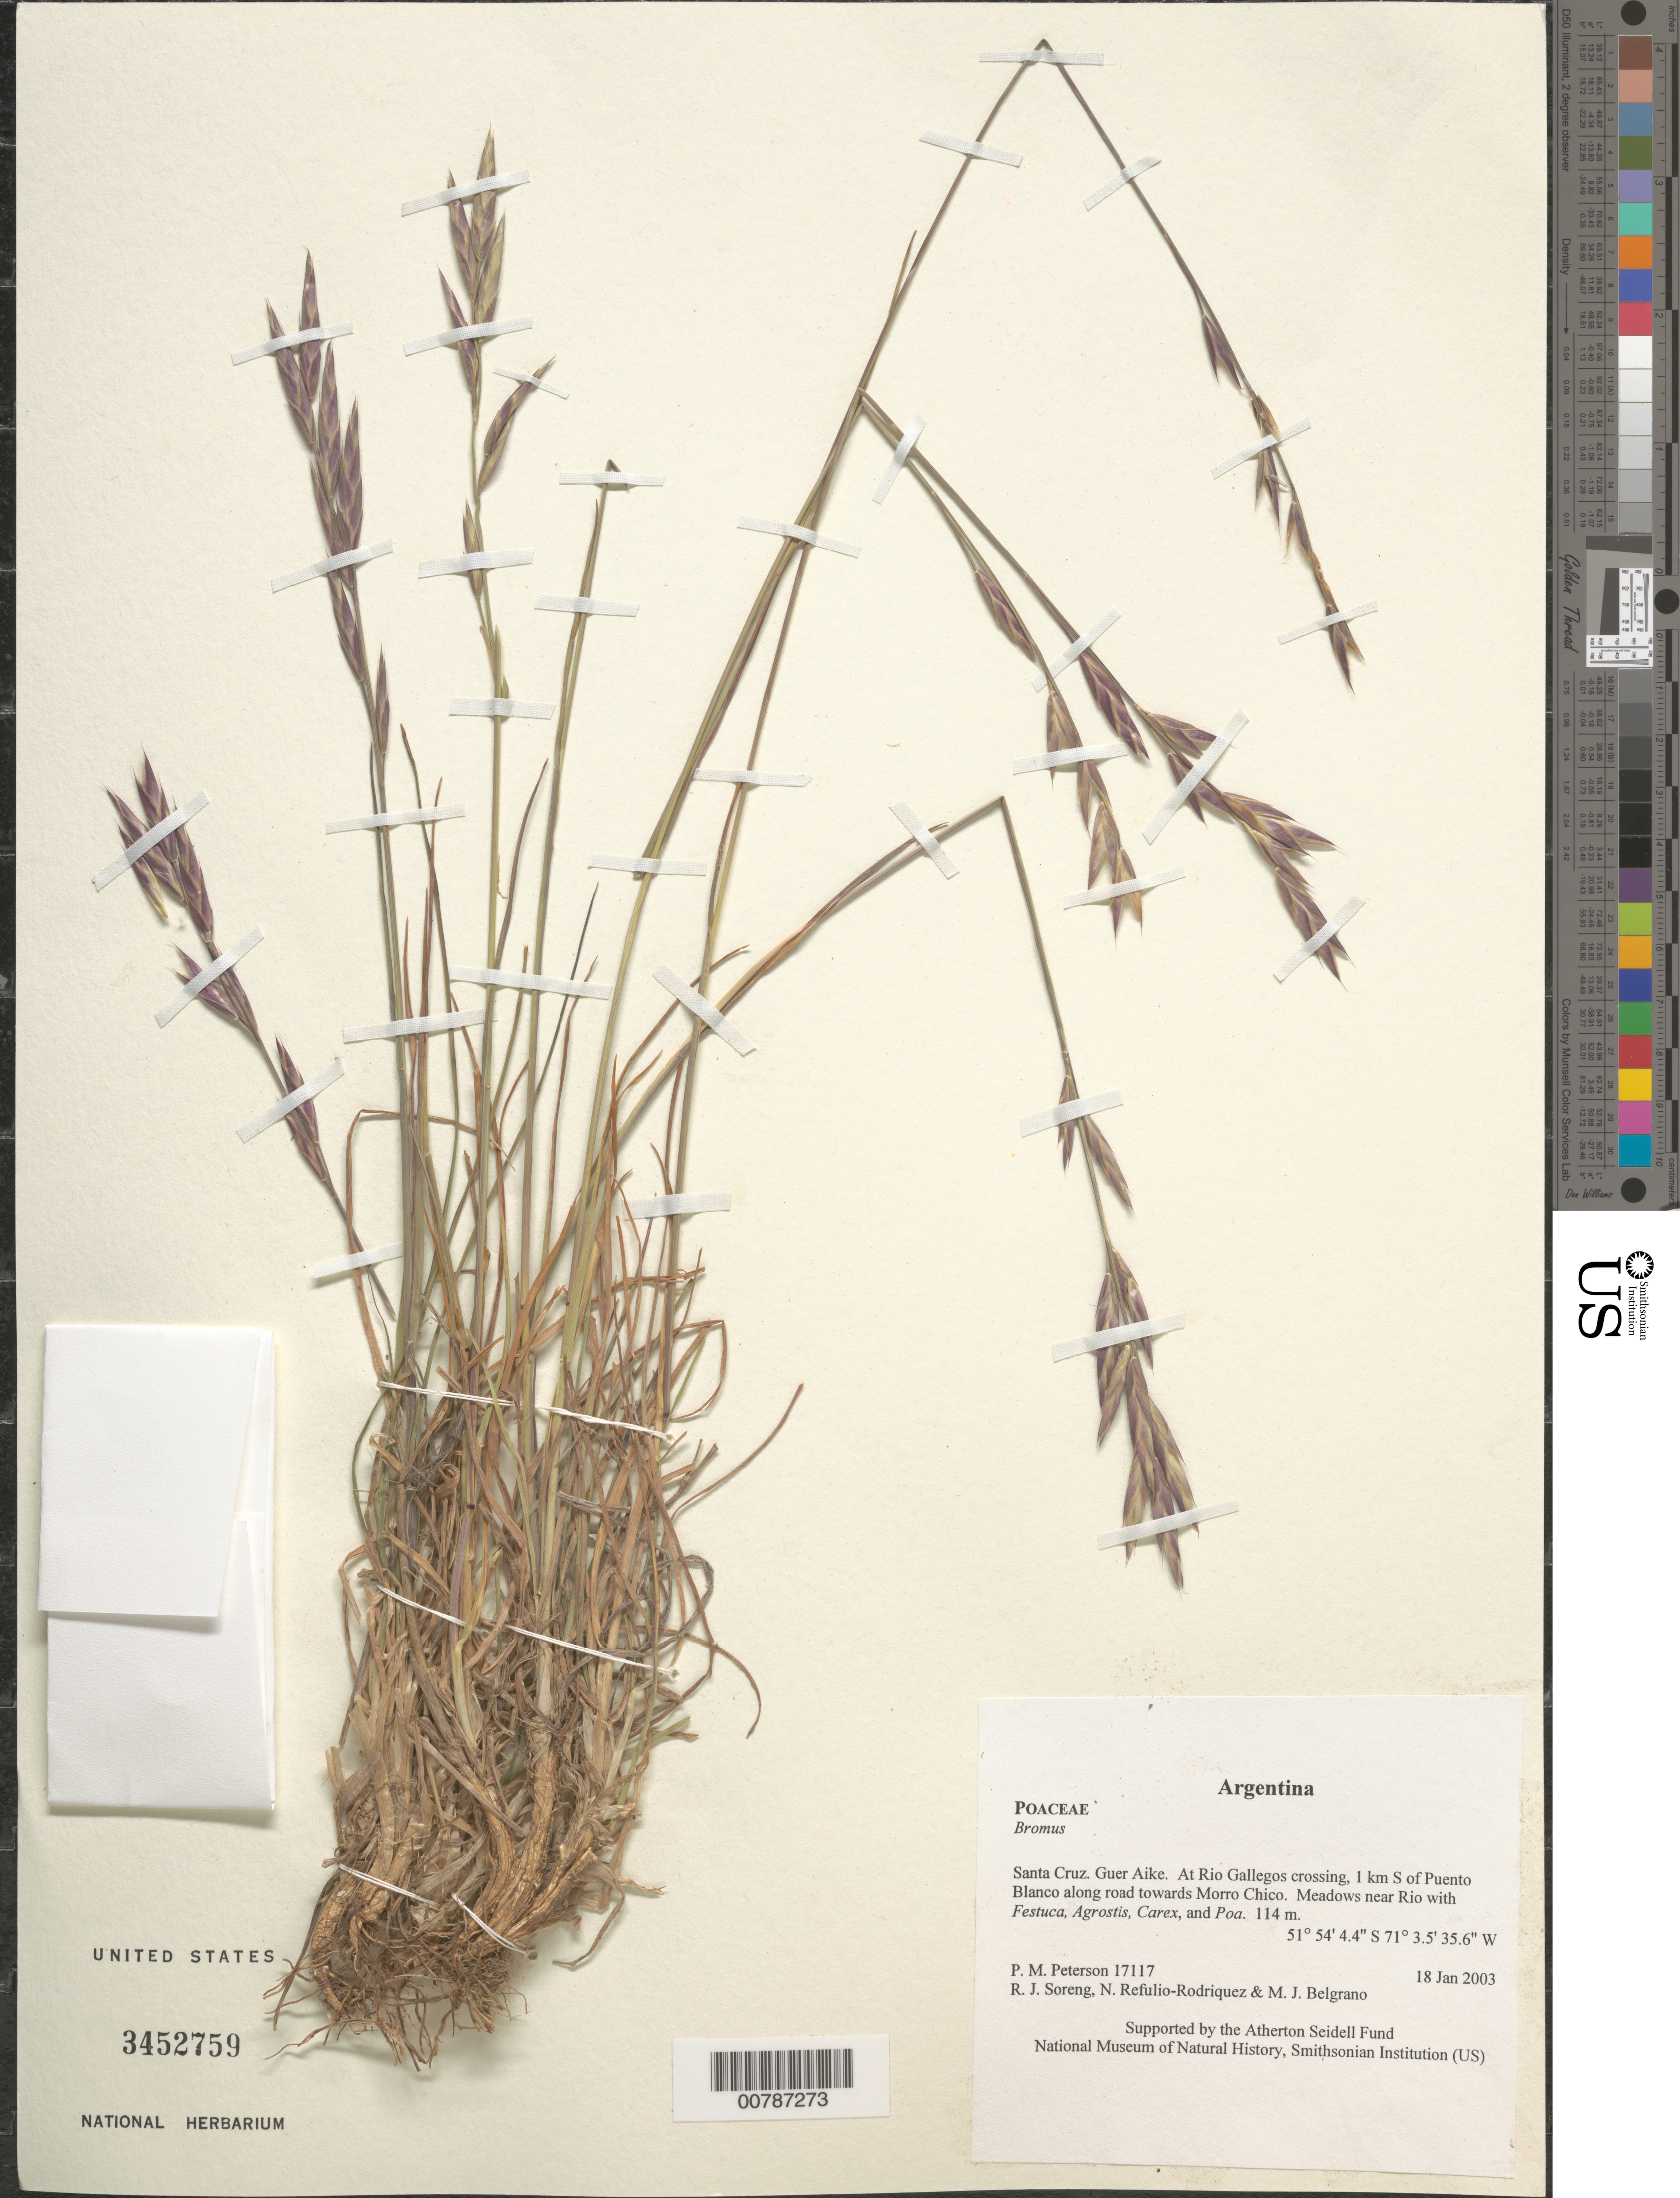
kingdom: Plantae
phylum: Tracheophyta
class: Liliopsida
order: Poales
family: Poaceae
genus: Bromus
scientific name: Bromus sp.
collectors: P. M. Peterson, R. J. Soreng, N. Refulio-Rodríguez & M. Belgrano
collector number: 17117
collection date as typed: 18 Jan 2003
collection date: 2003-01-18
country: Argentina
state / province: Santa Cruz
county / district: Guer Aike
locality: At Rio Gallegos crossing, 1 km S of Puento Blanco along road towards Morro Chico. Meadows near Rio with Festuca, Agrostis, Carex, and Poa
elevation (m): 114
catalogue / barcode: US 3452759